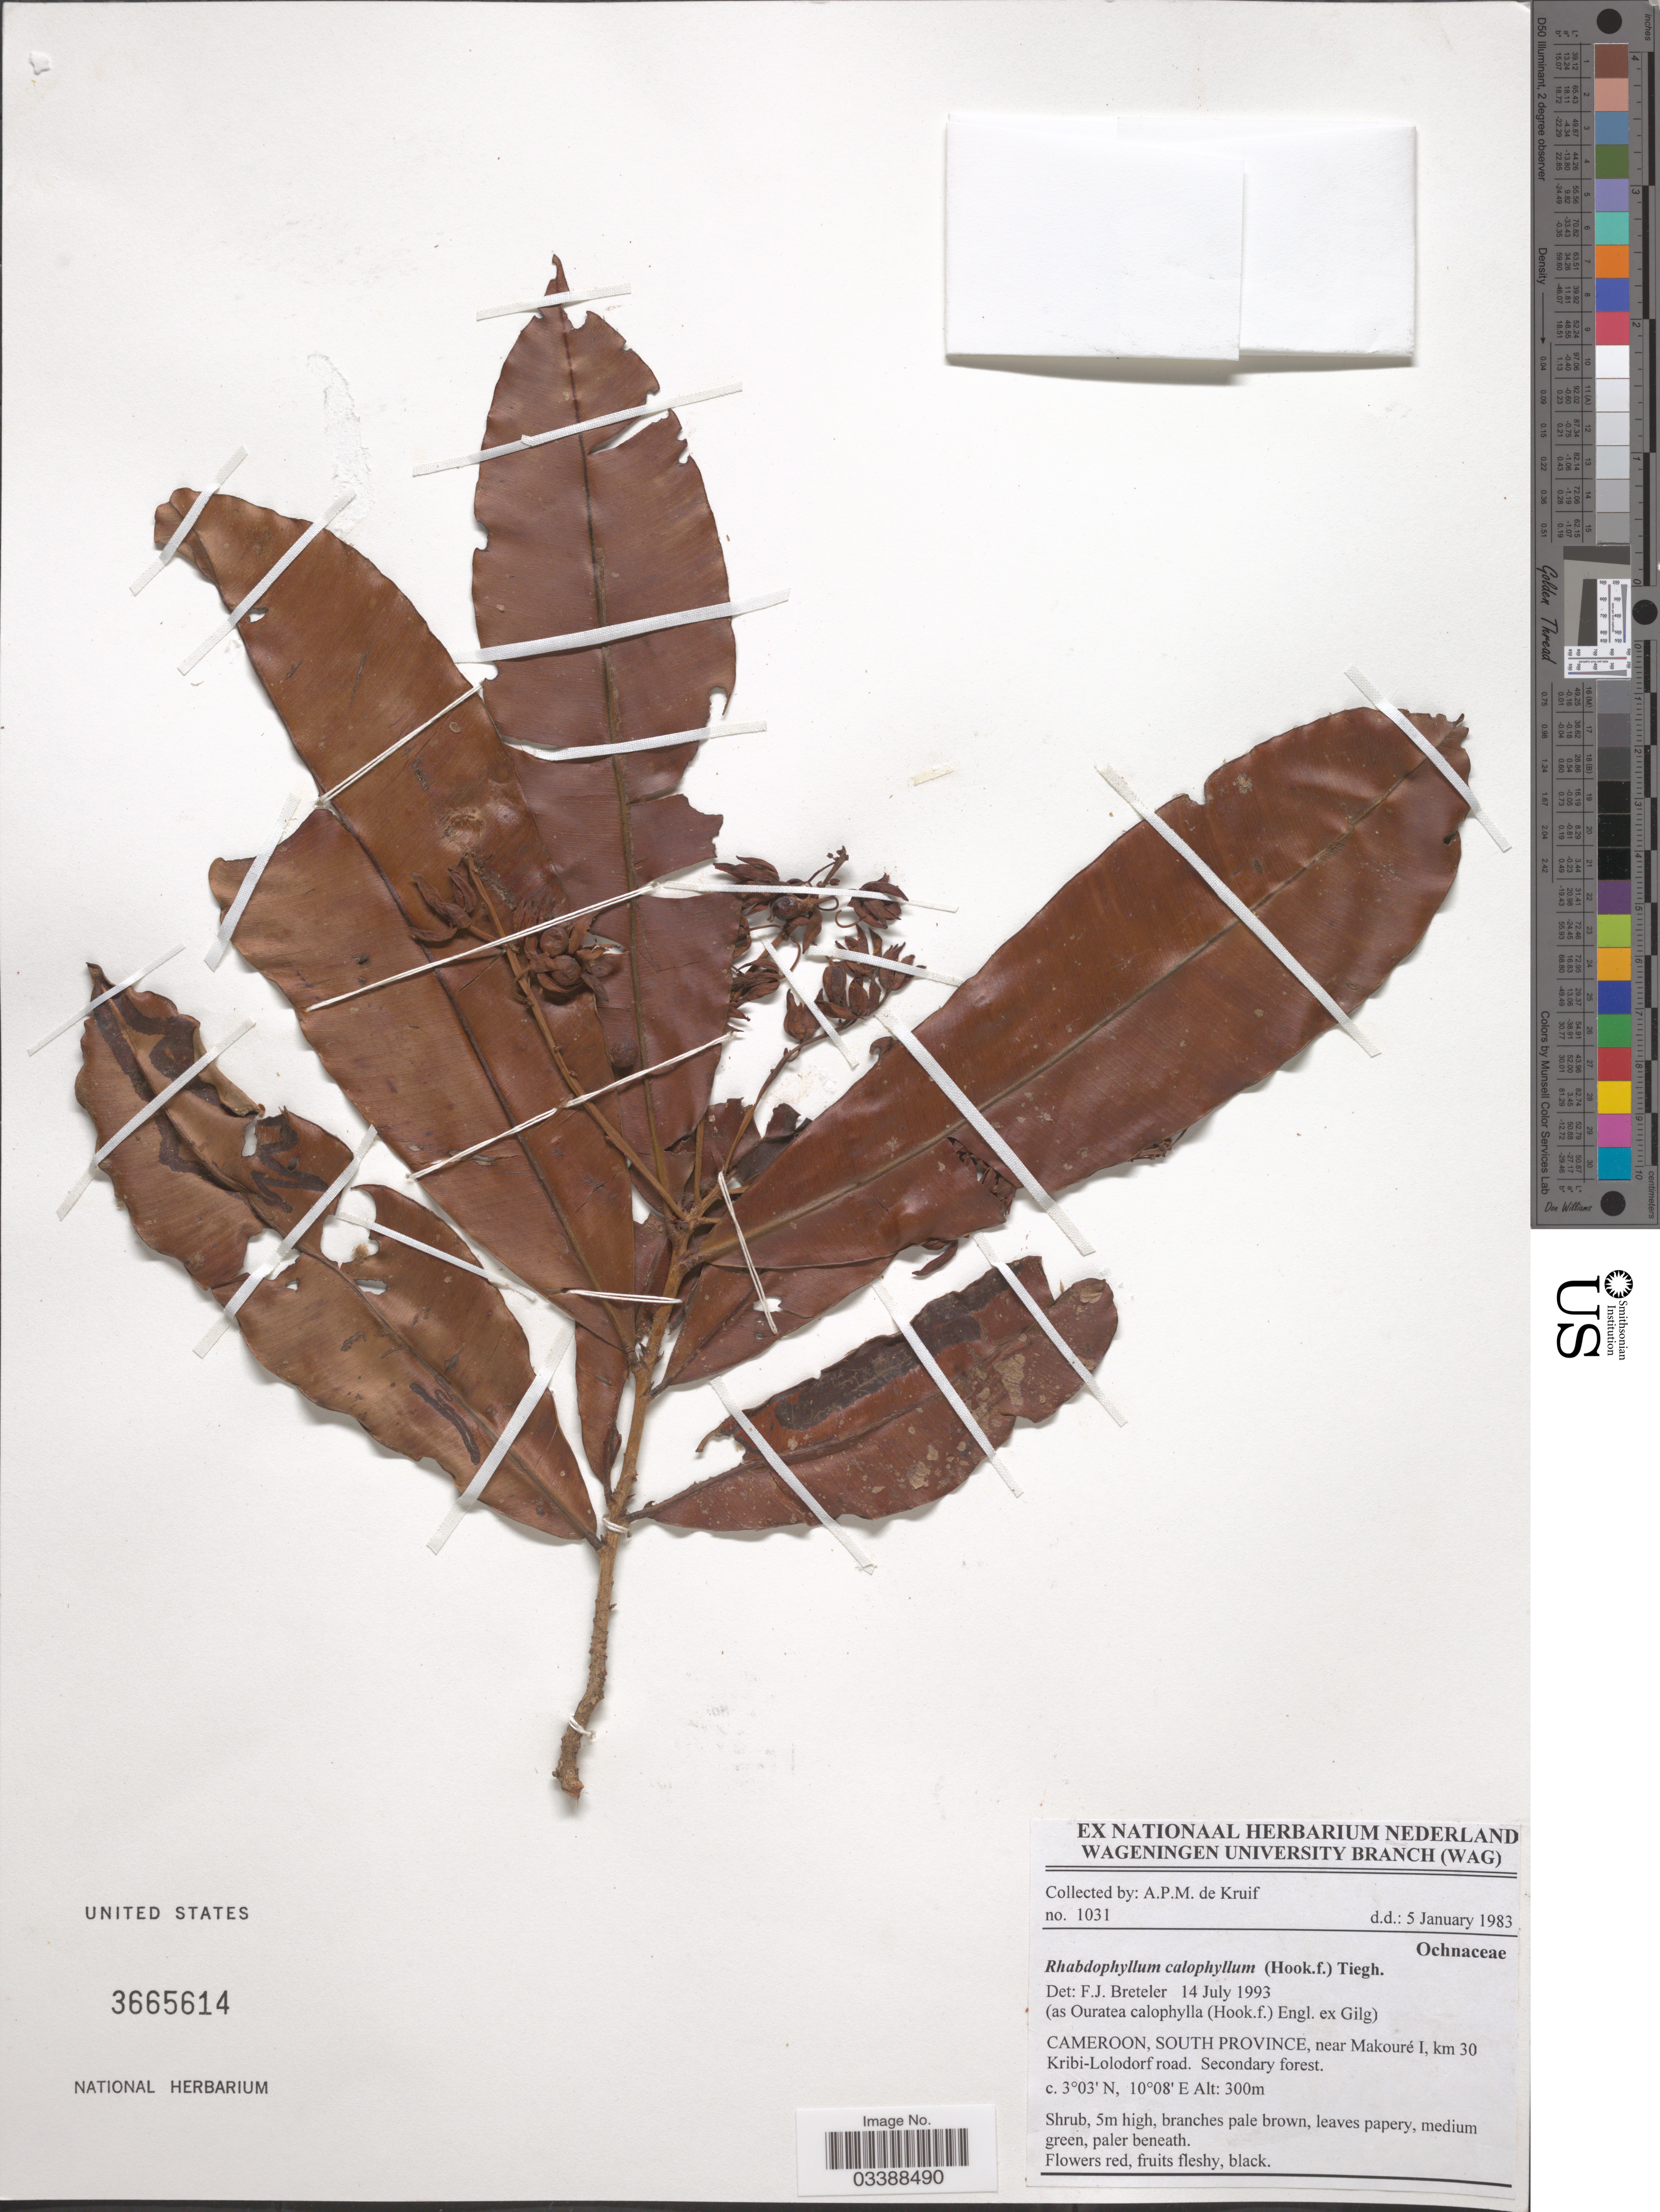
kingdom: Plantae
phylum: Tracheophyta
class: Magnoliopsida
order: Malpighiales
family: Ochnaceae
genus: Rhabdophyllum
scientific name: Rhabdophyllum calophyllum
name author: (Hook. f.) Tiegh.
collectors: A. P. de Kruif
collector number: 1031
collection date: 1983-01-05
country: Cameroon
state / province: Sud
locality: South Province, near Makouré I, km 30 Kribi-Lolodorf road.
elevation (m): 300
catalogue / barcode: US 3665614